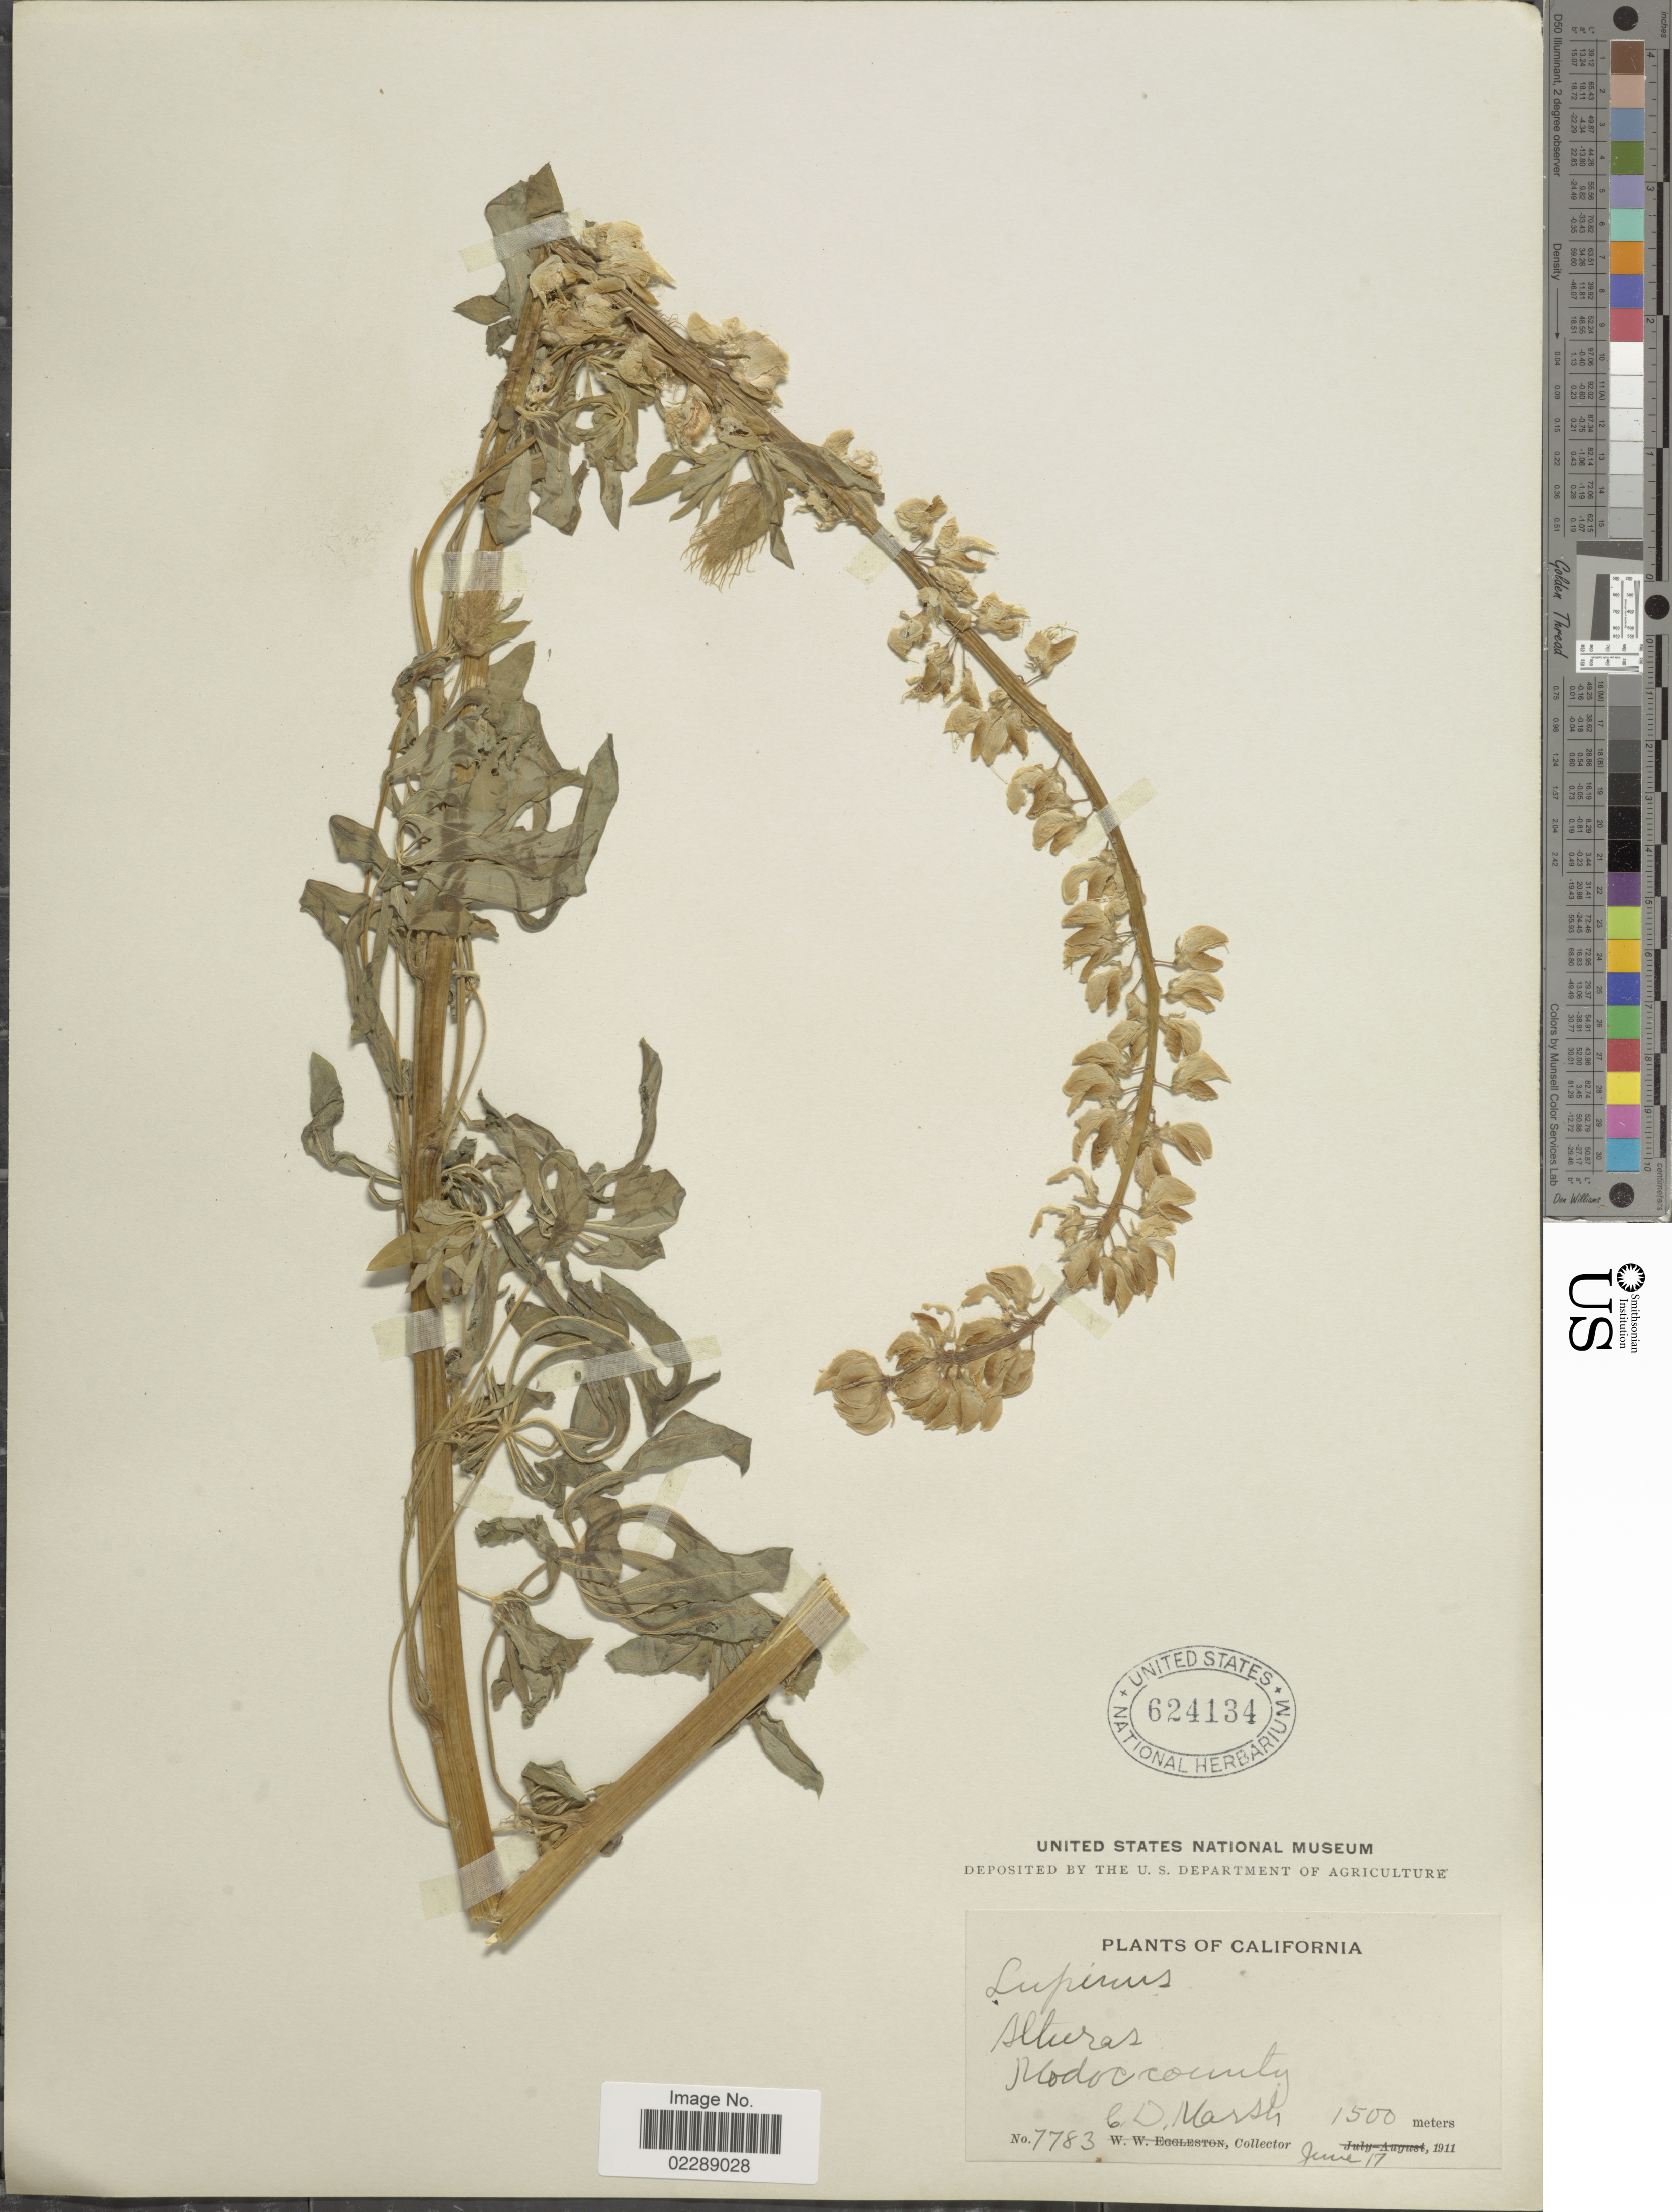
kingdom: Plantae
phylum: Tracheophyta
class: Magnoliopsida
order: Fabales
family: Fabaceae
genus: Lupinus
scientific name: Lupinus sp.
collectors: C. D. Marsh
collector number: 7783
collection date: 1911-06-17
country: United States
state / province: California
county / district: Modoc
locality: Alturas, Modoc County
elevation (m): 1500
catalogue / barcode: US 624134